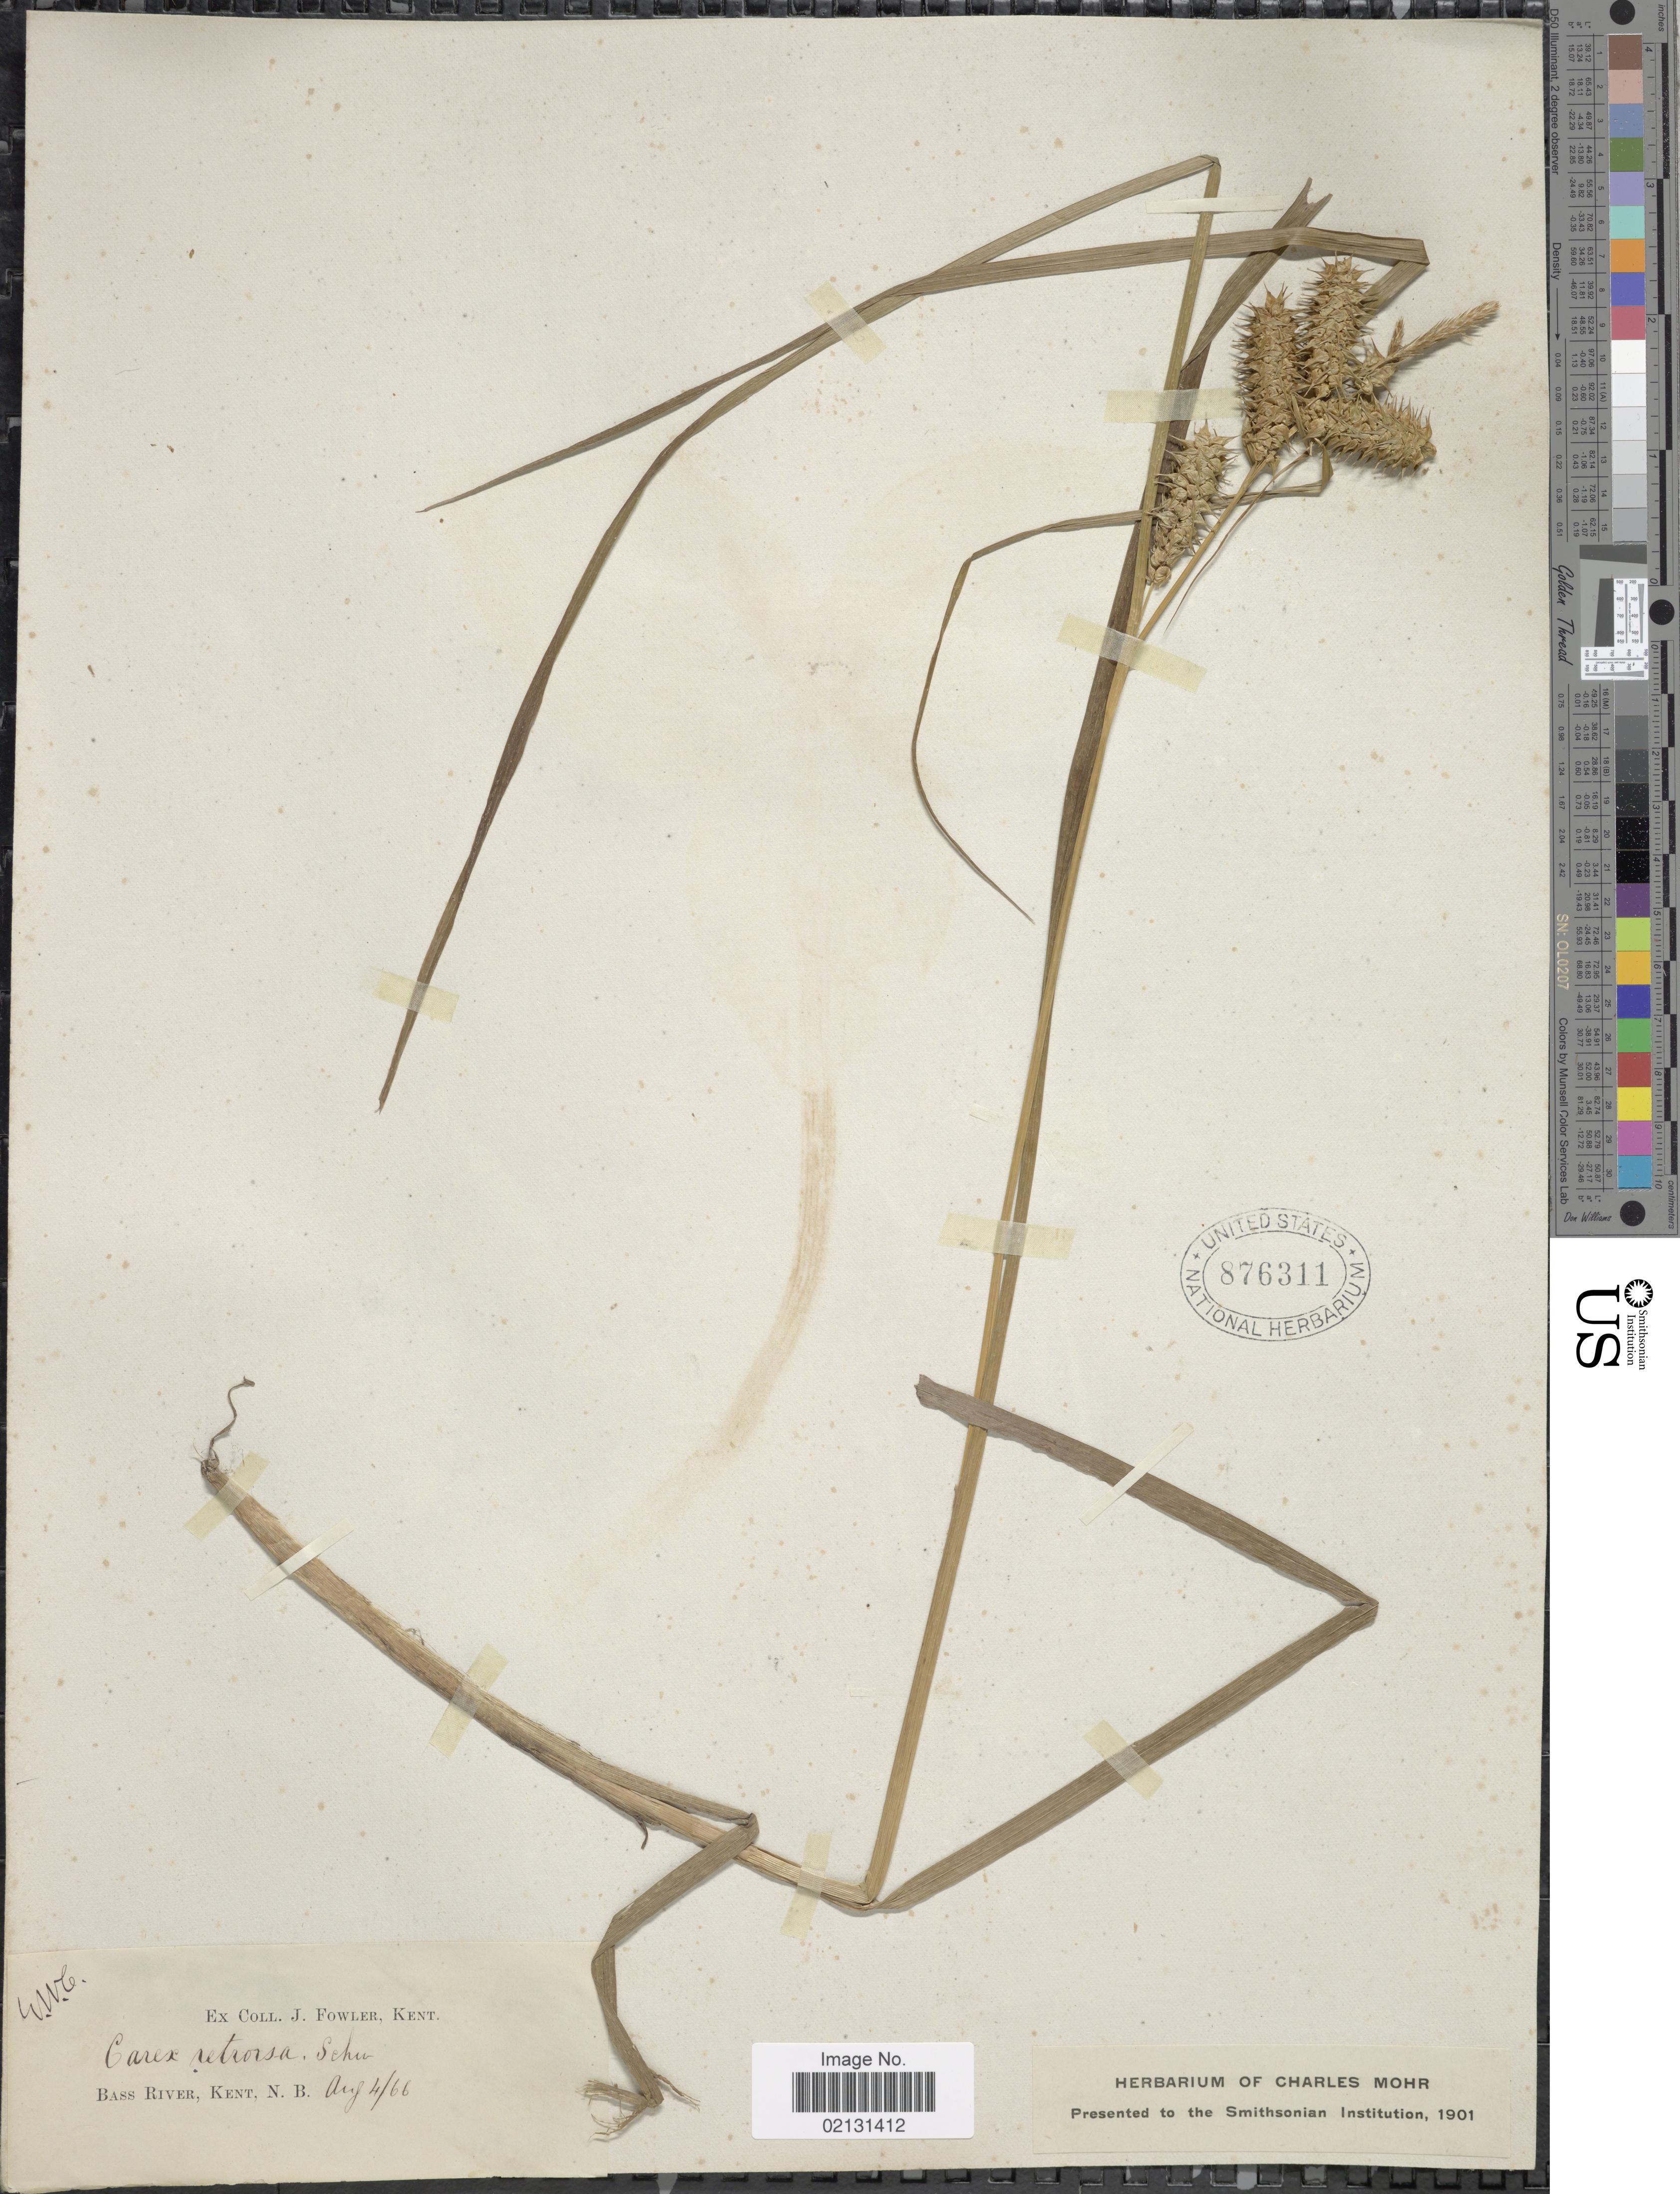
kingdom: Plantae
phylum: Tracheophyta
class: Liliopsida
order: Poales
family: Cyperaceae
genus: Carex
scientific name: Carex retrorsa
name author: Schwein.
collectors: J. P. Fowler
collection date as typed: Transcribed d/m/y: 4/8/66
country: Canada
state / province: New Brunswick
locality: Bass River, Kent.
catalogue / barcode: US 876311